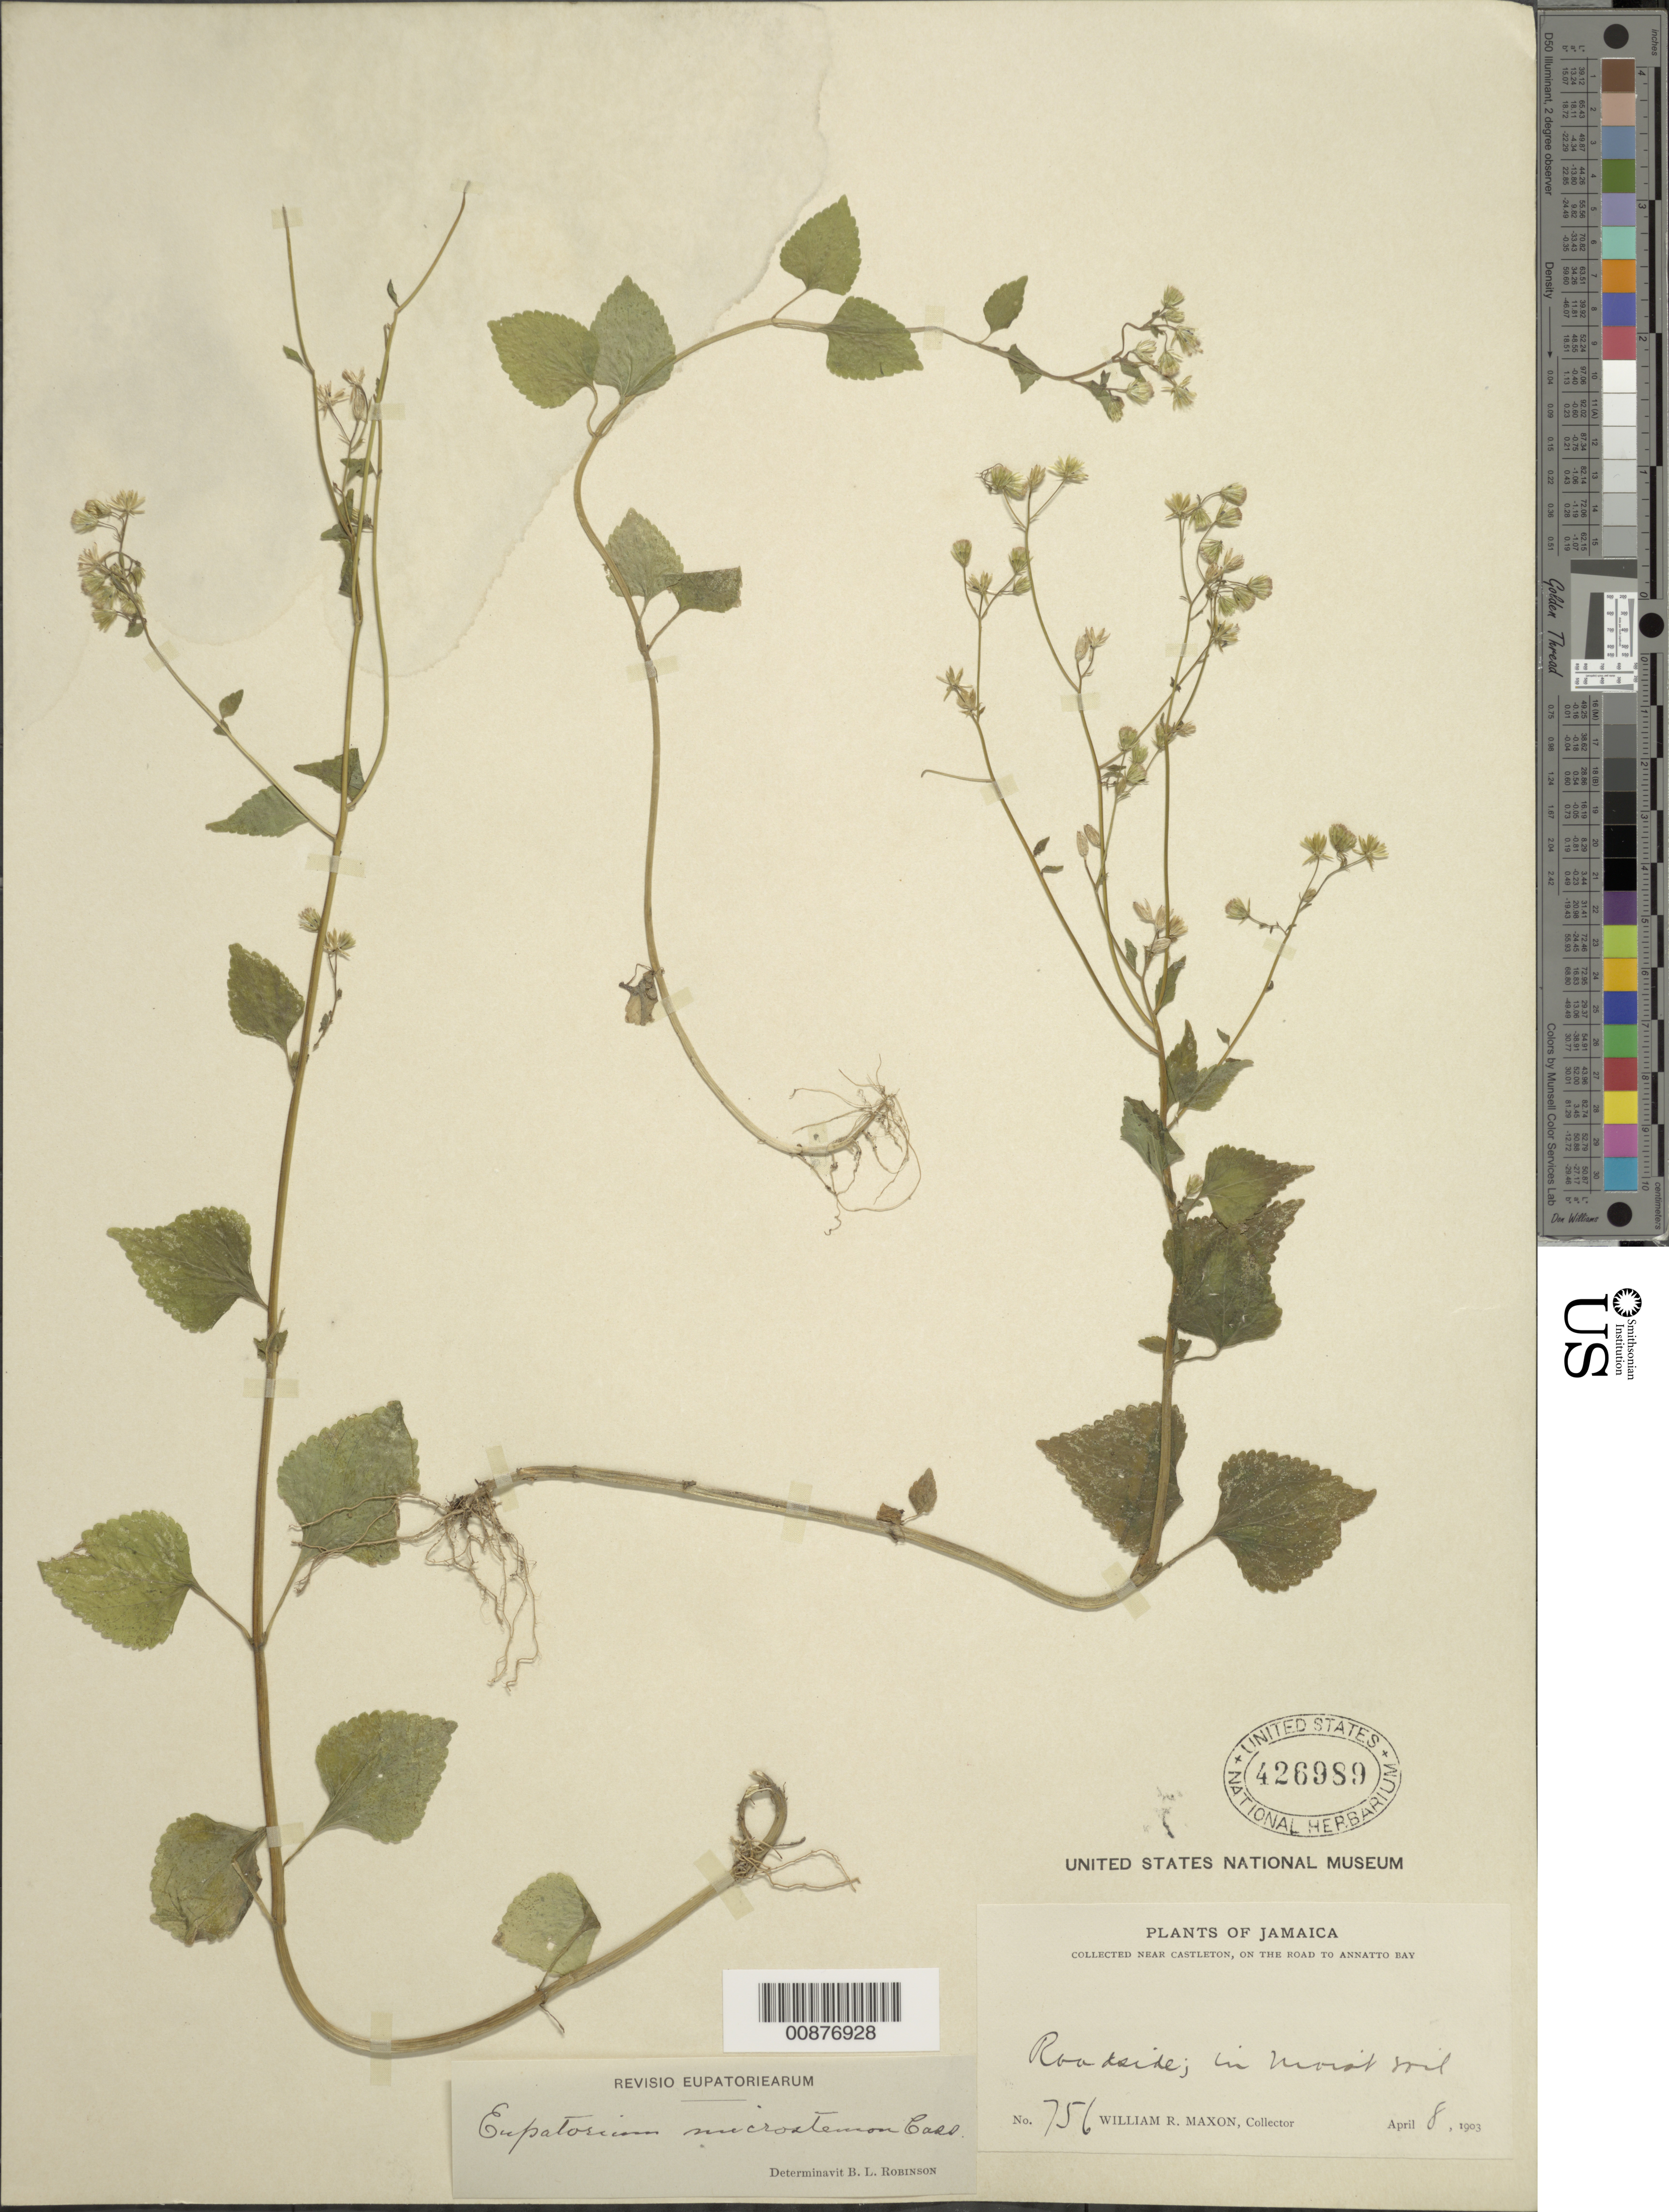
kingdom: Plantae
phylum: Tracheophyta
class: Magnoliopsida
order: Asterales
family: Asteraceae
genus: Fleischmannia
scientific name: Fleischmannia microstemon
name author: (Cass.) R.M. King & H. Rob.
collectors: W. R. Maxon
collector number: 756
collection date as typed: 08 Apr 1903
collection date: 1903-04-08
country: Jamaica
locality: Near Castleton, on road to Annatto Bay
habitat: Roadside, in moist soil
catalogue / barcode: US 426989